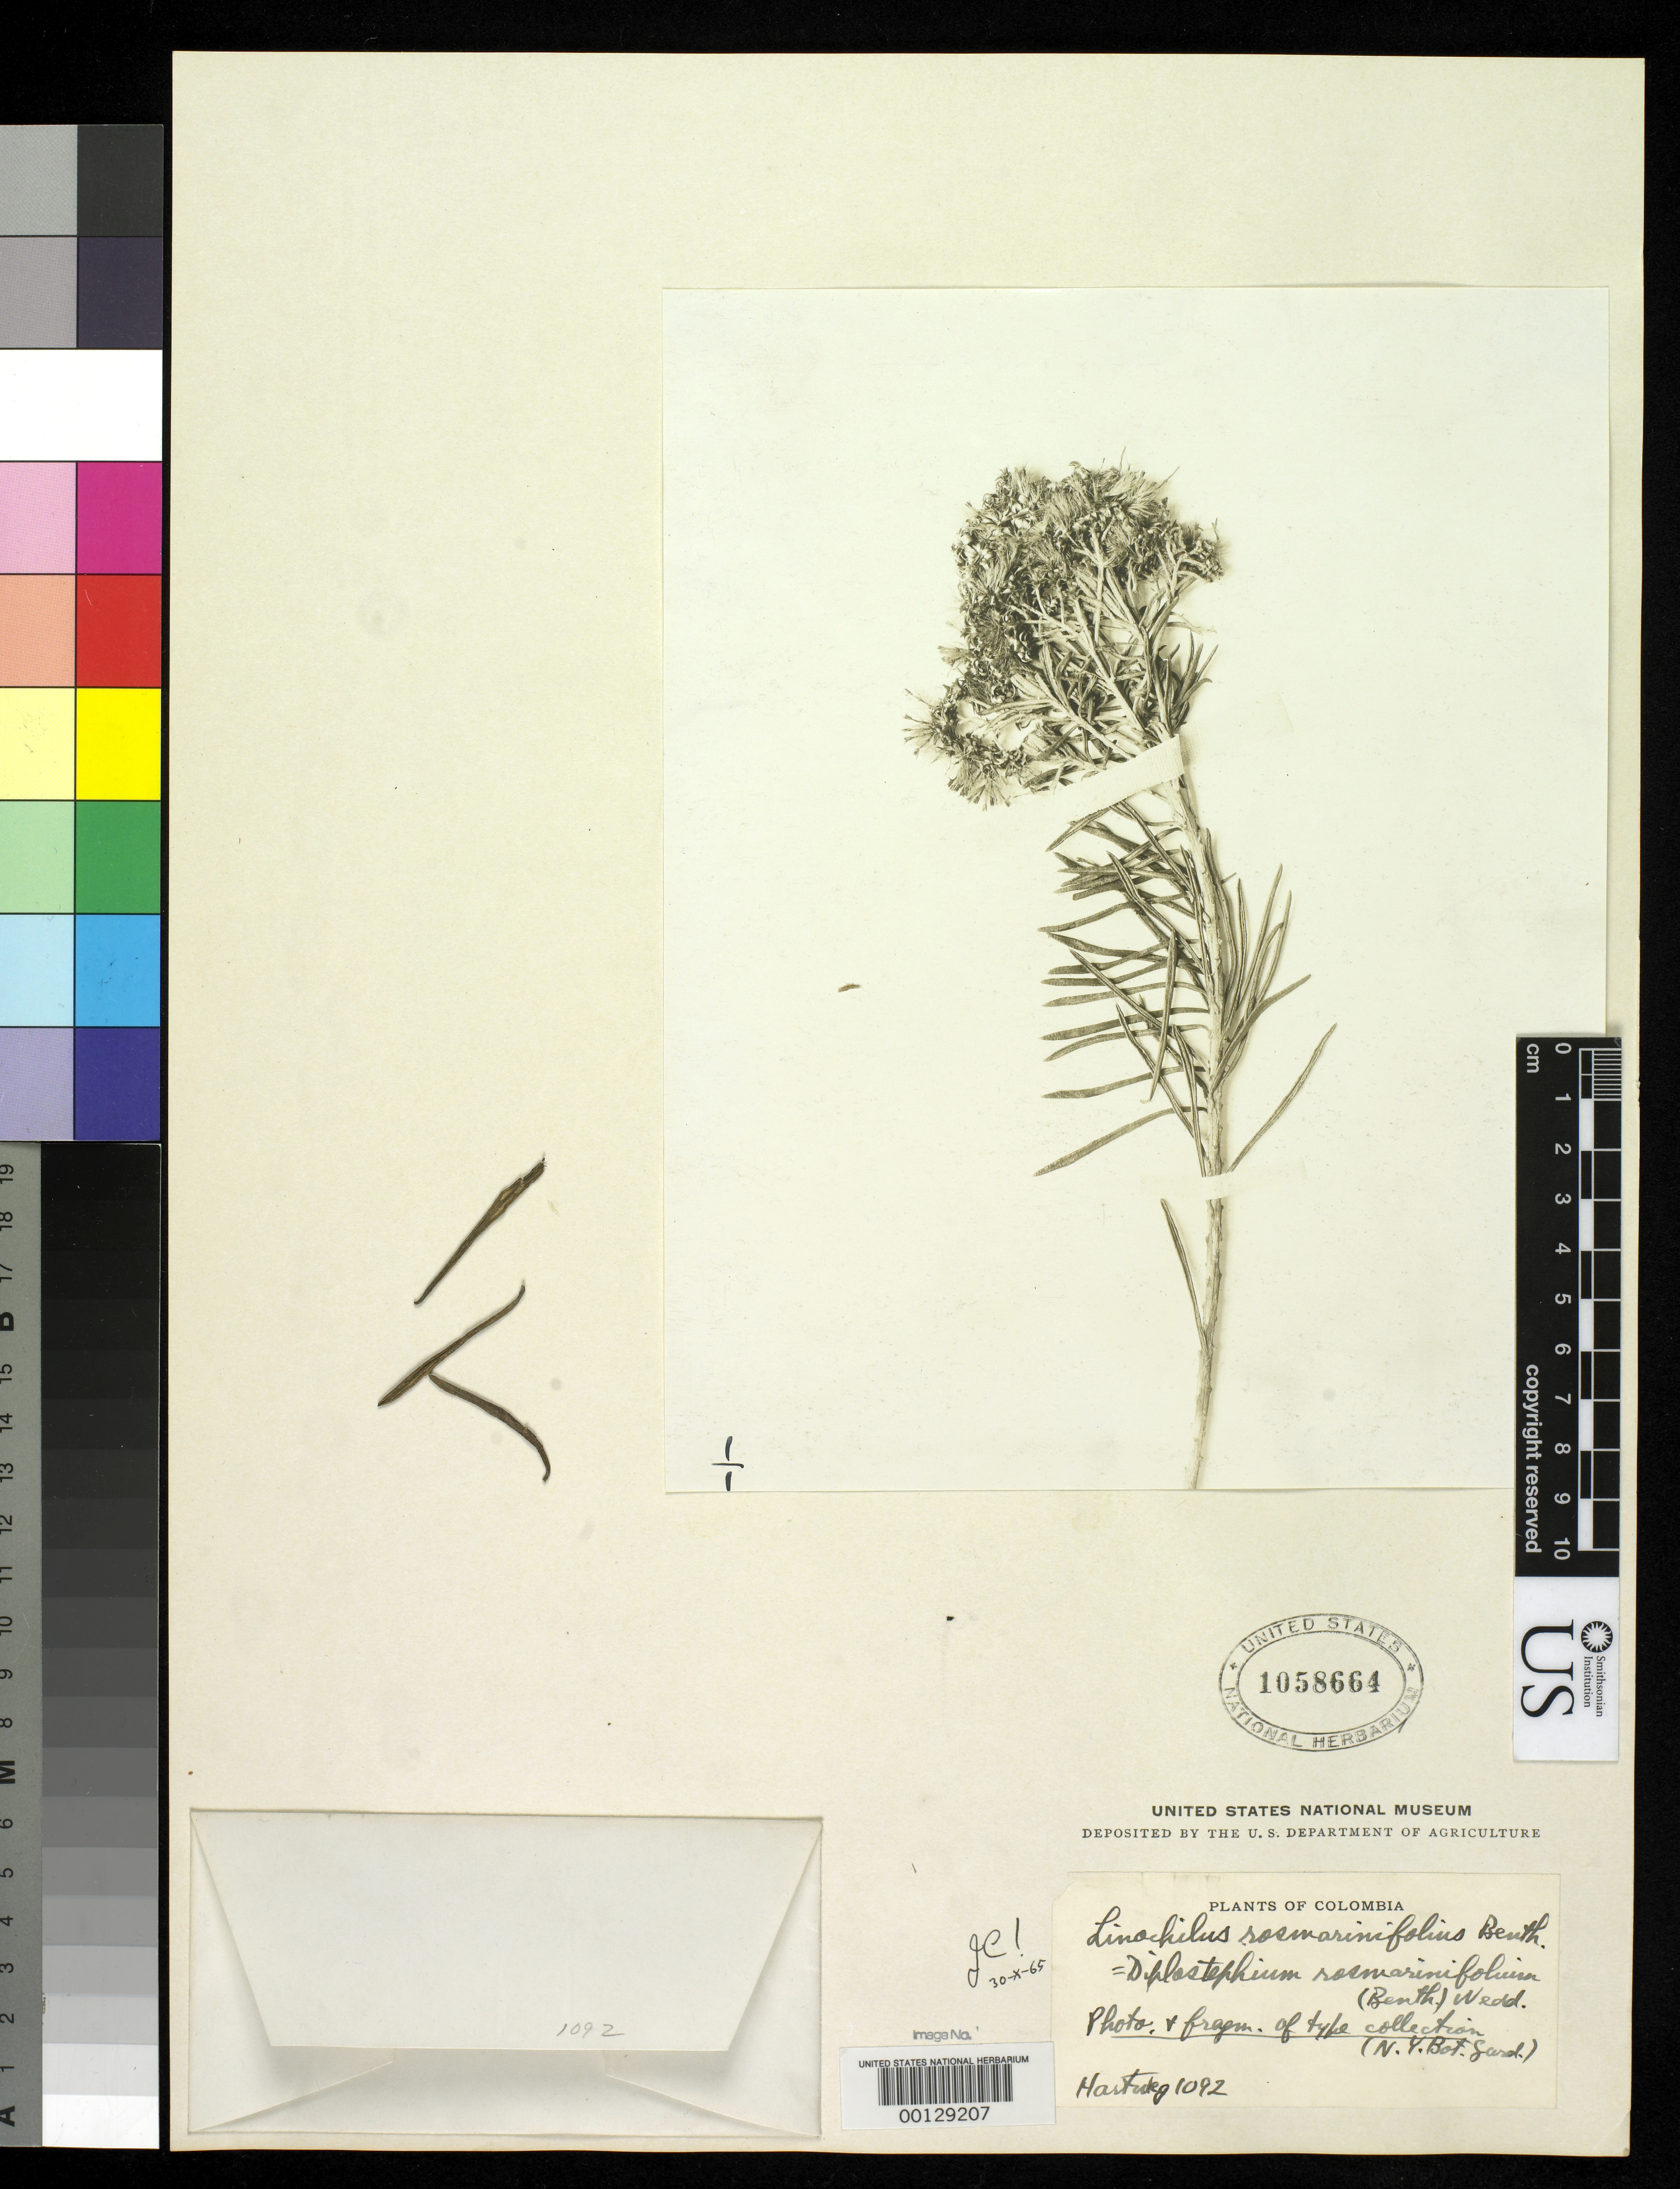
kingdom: Plantae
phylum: Tracheophyta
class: Magnoliopsida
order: Asterales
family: Asteraceae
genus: Linochilus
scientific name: Linochilus rosmarinifolius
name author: Benth.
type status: Type Collection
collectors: K. Hartweg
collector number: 1092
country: Colombia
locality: Cordillera de Los Andes, near Bogota.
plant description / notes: Photograph and fragmentary material of type specimen ex herb. NYBG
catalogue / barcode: US 1058664